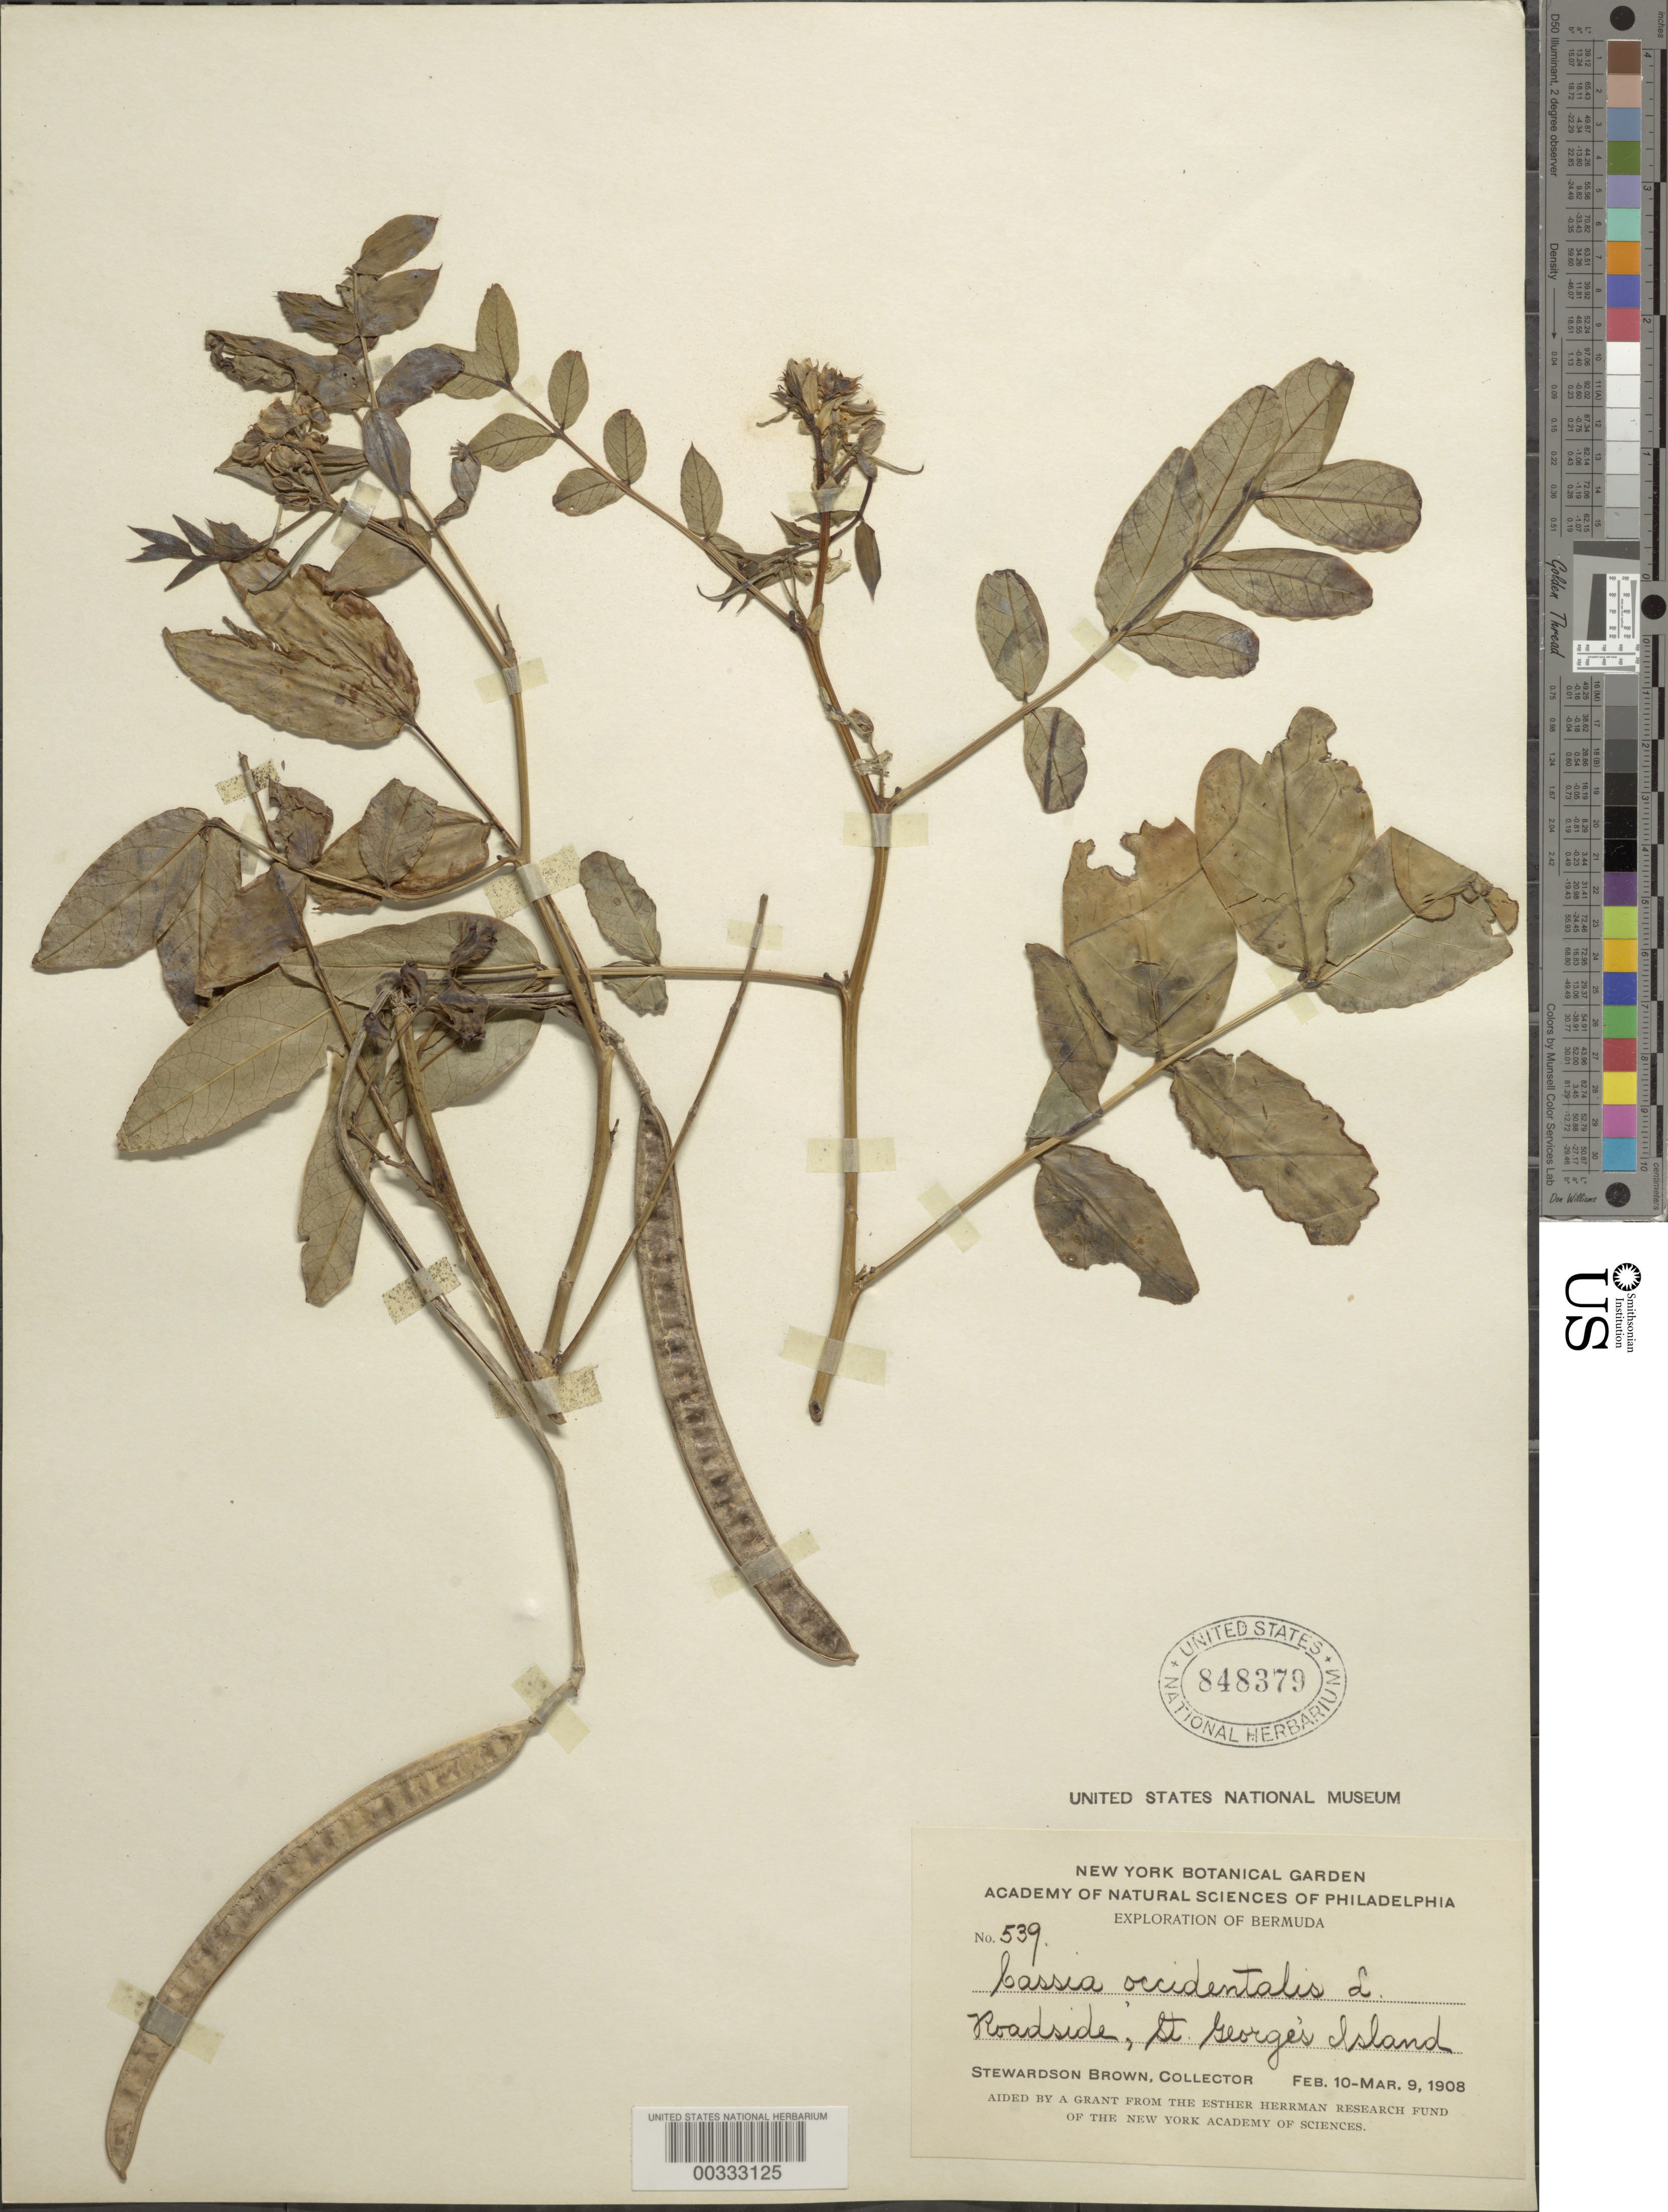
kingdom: Plantae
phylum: Tracheophyta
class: Magnoliopsida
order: Fabales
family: Fabaceae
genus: Senna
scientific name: Senna occidentalis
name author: (L.) Link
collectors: S. Brown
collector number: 539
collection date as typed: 10 Feb 1908 to 09 Mar 1908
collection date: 1908-02-10/1908-03-09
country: Bermuda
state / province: Saint George's (parish)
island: St. George's Island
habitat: Roadside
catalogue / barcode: US 848379